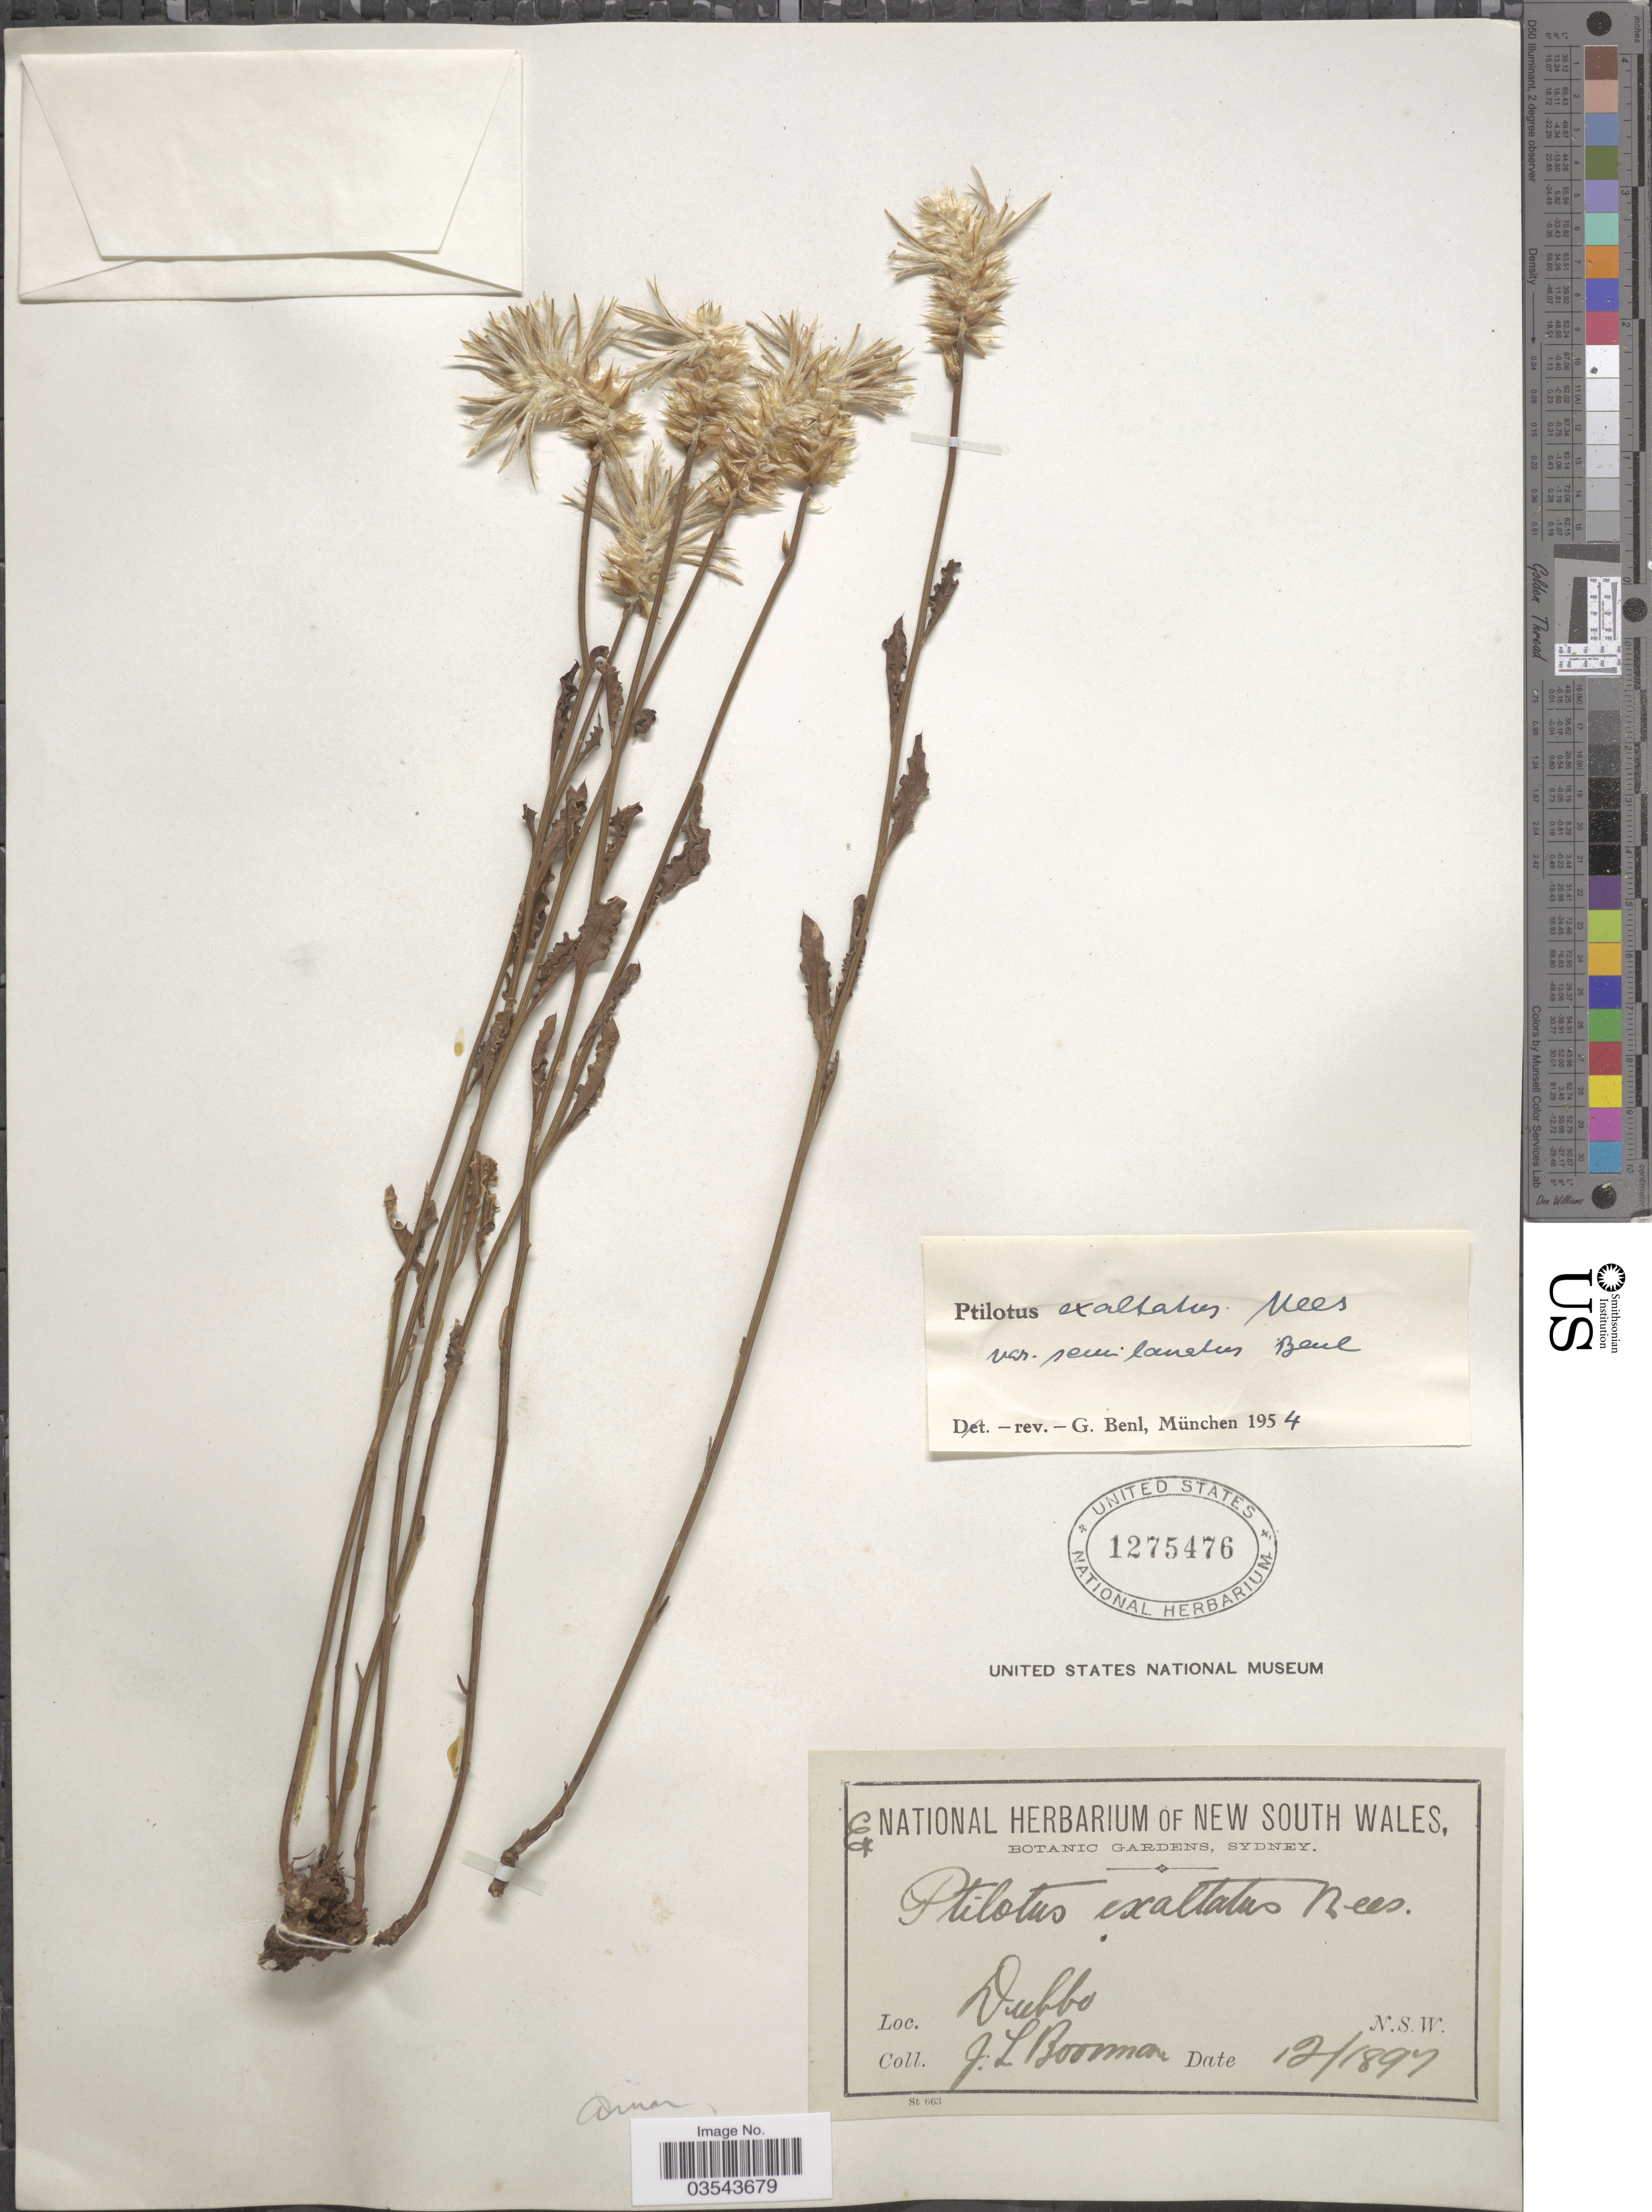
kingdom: Plantae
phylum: Tracheophyta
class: Magnoliopsida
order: Caryophyllales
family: Amaranthaceae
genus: Ptilotus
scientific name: Ptilotus exaltatus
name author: Nees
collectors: J. Boorman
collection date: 1897-12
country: Australia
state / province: New South Wales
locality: Dubbo.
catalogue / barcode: US 1275476